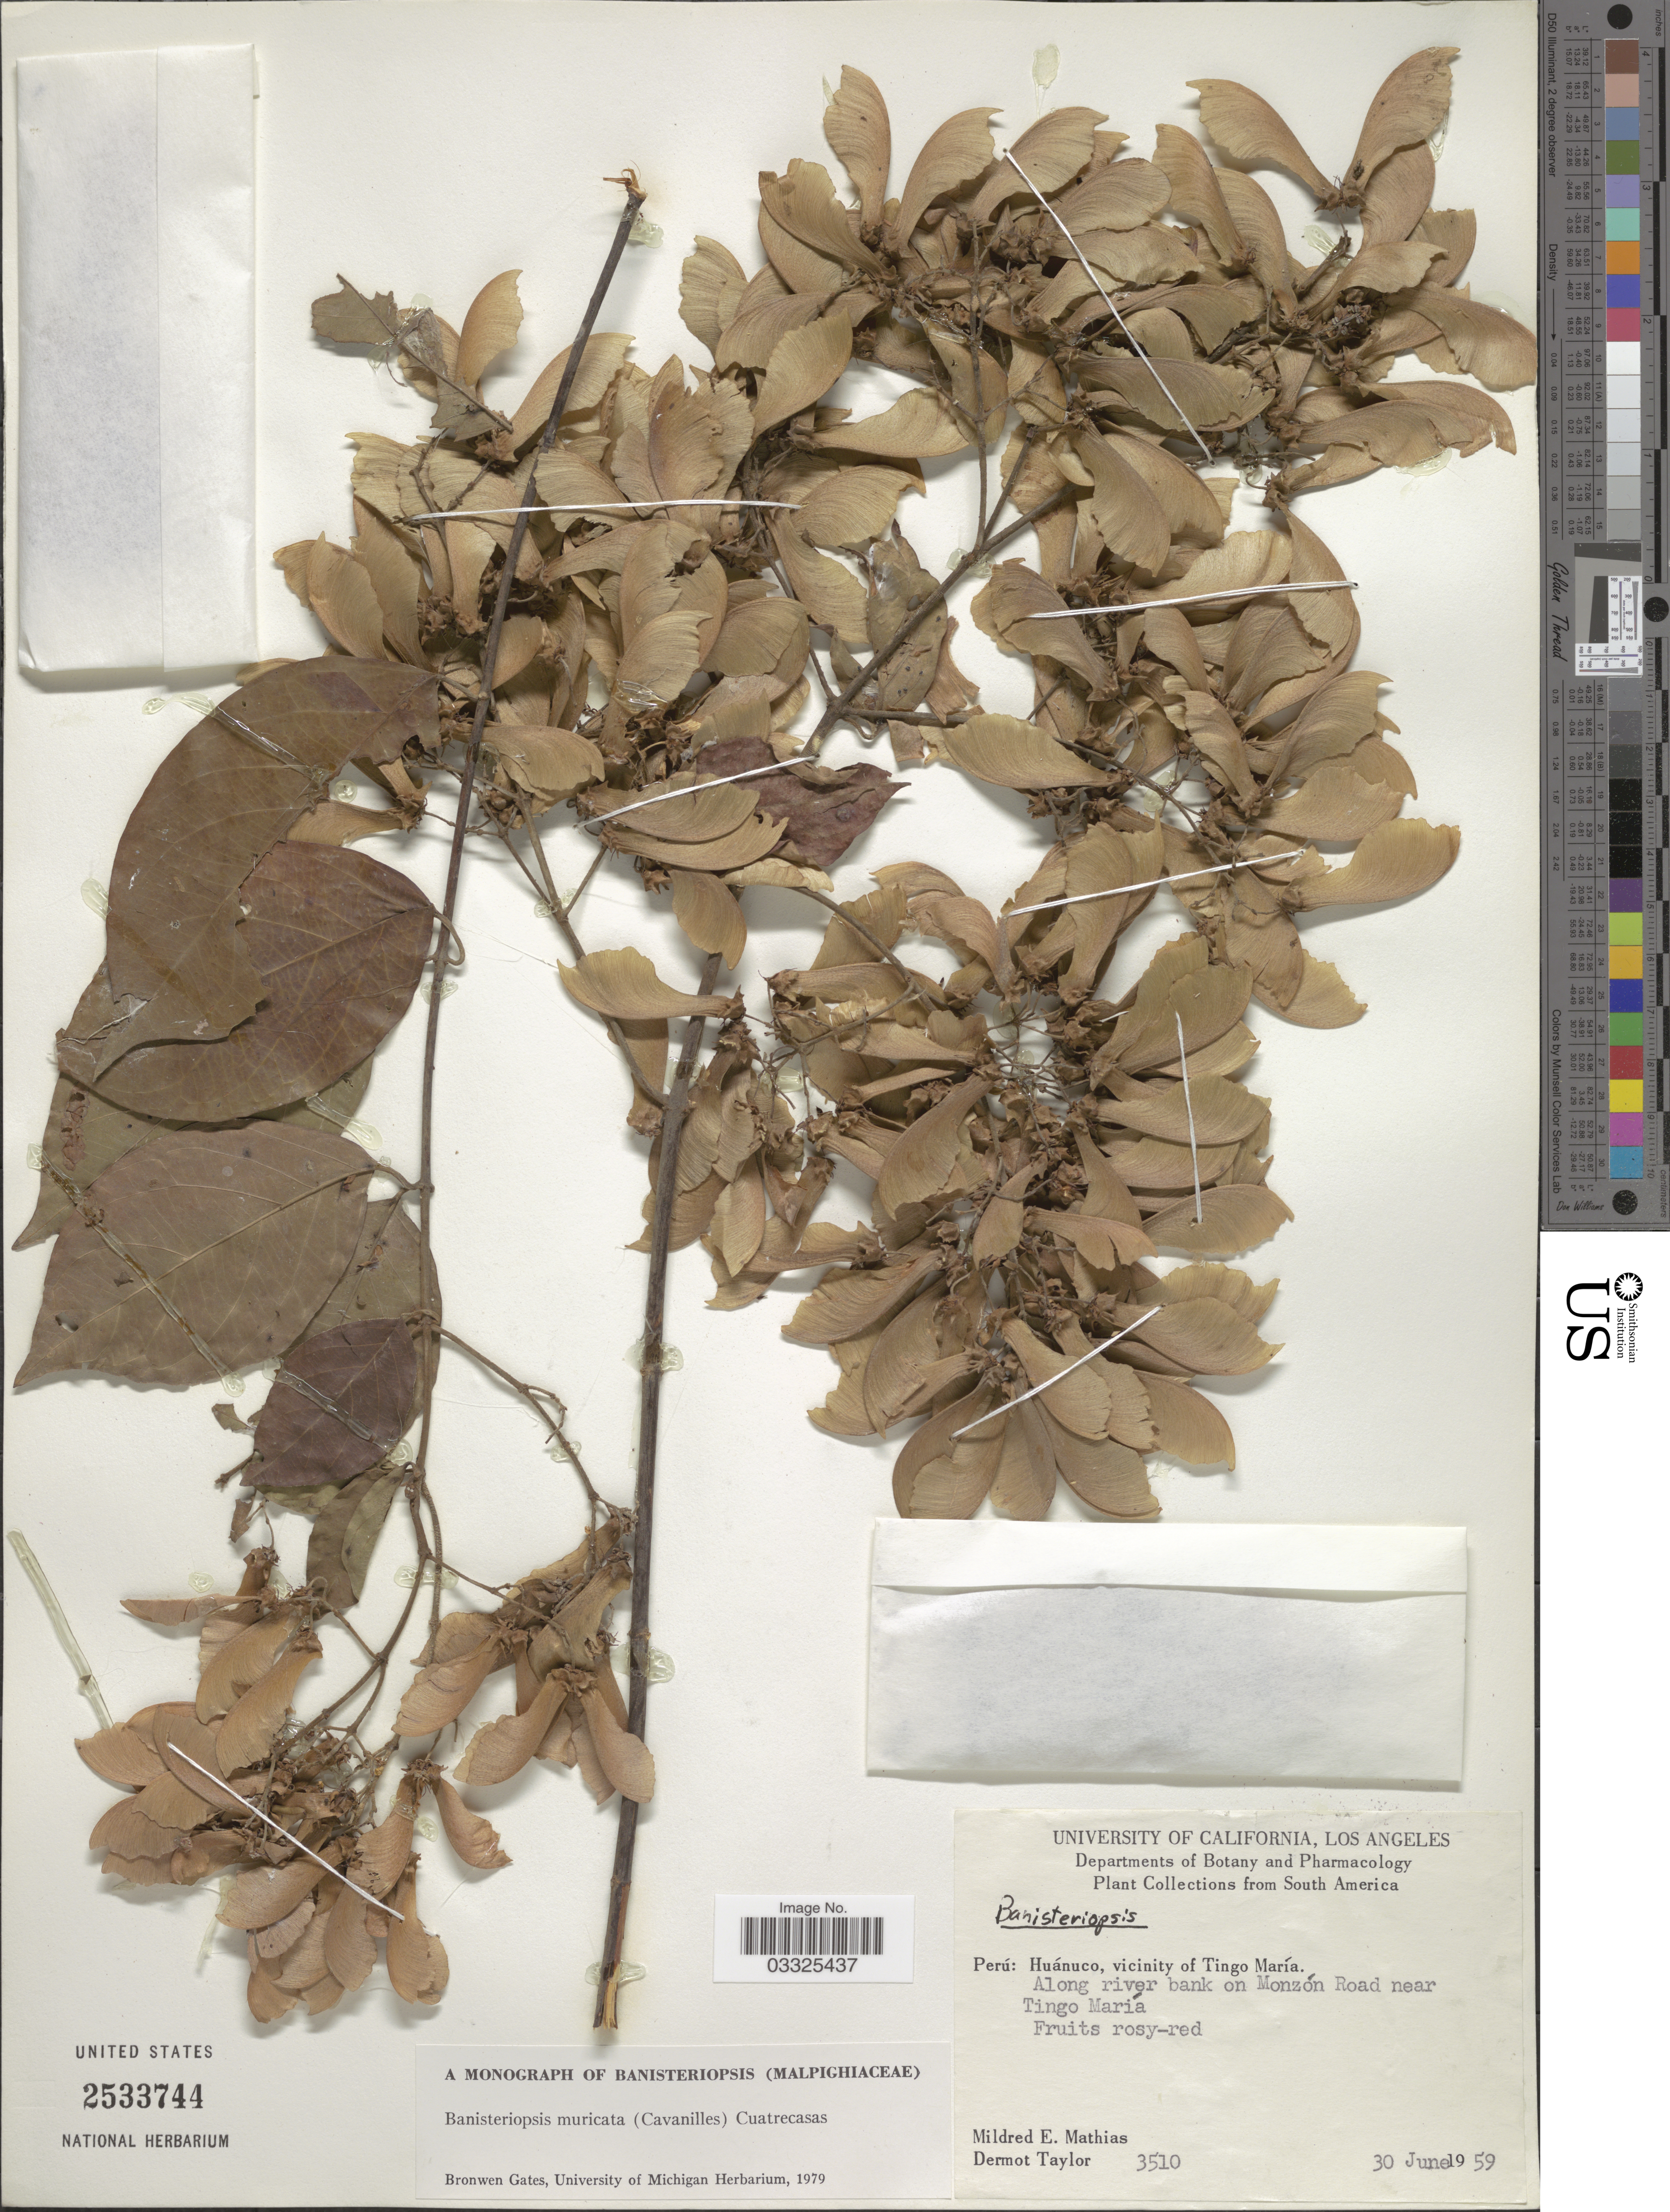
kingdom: Plantae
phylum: Tracheophyta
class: Magnoliopsida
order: Malpighiales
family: Malpighiaceae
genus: Banisteriopsis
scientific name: Banisteriopsis muricata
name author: (Cav.) Cuatrec.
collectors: M. E. Mathias & D. Taylor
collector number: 3510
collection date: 1959-06-30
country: Peru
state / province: Huánuco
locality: Huánuco, vicinity of Tingo María. Along river bank on Monzón Road near Tingo Mariá.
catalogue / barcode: US 2533744